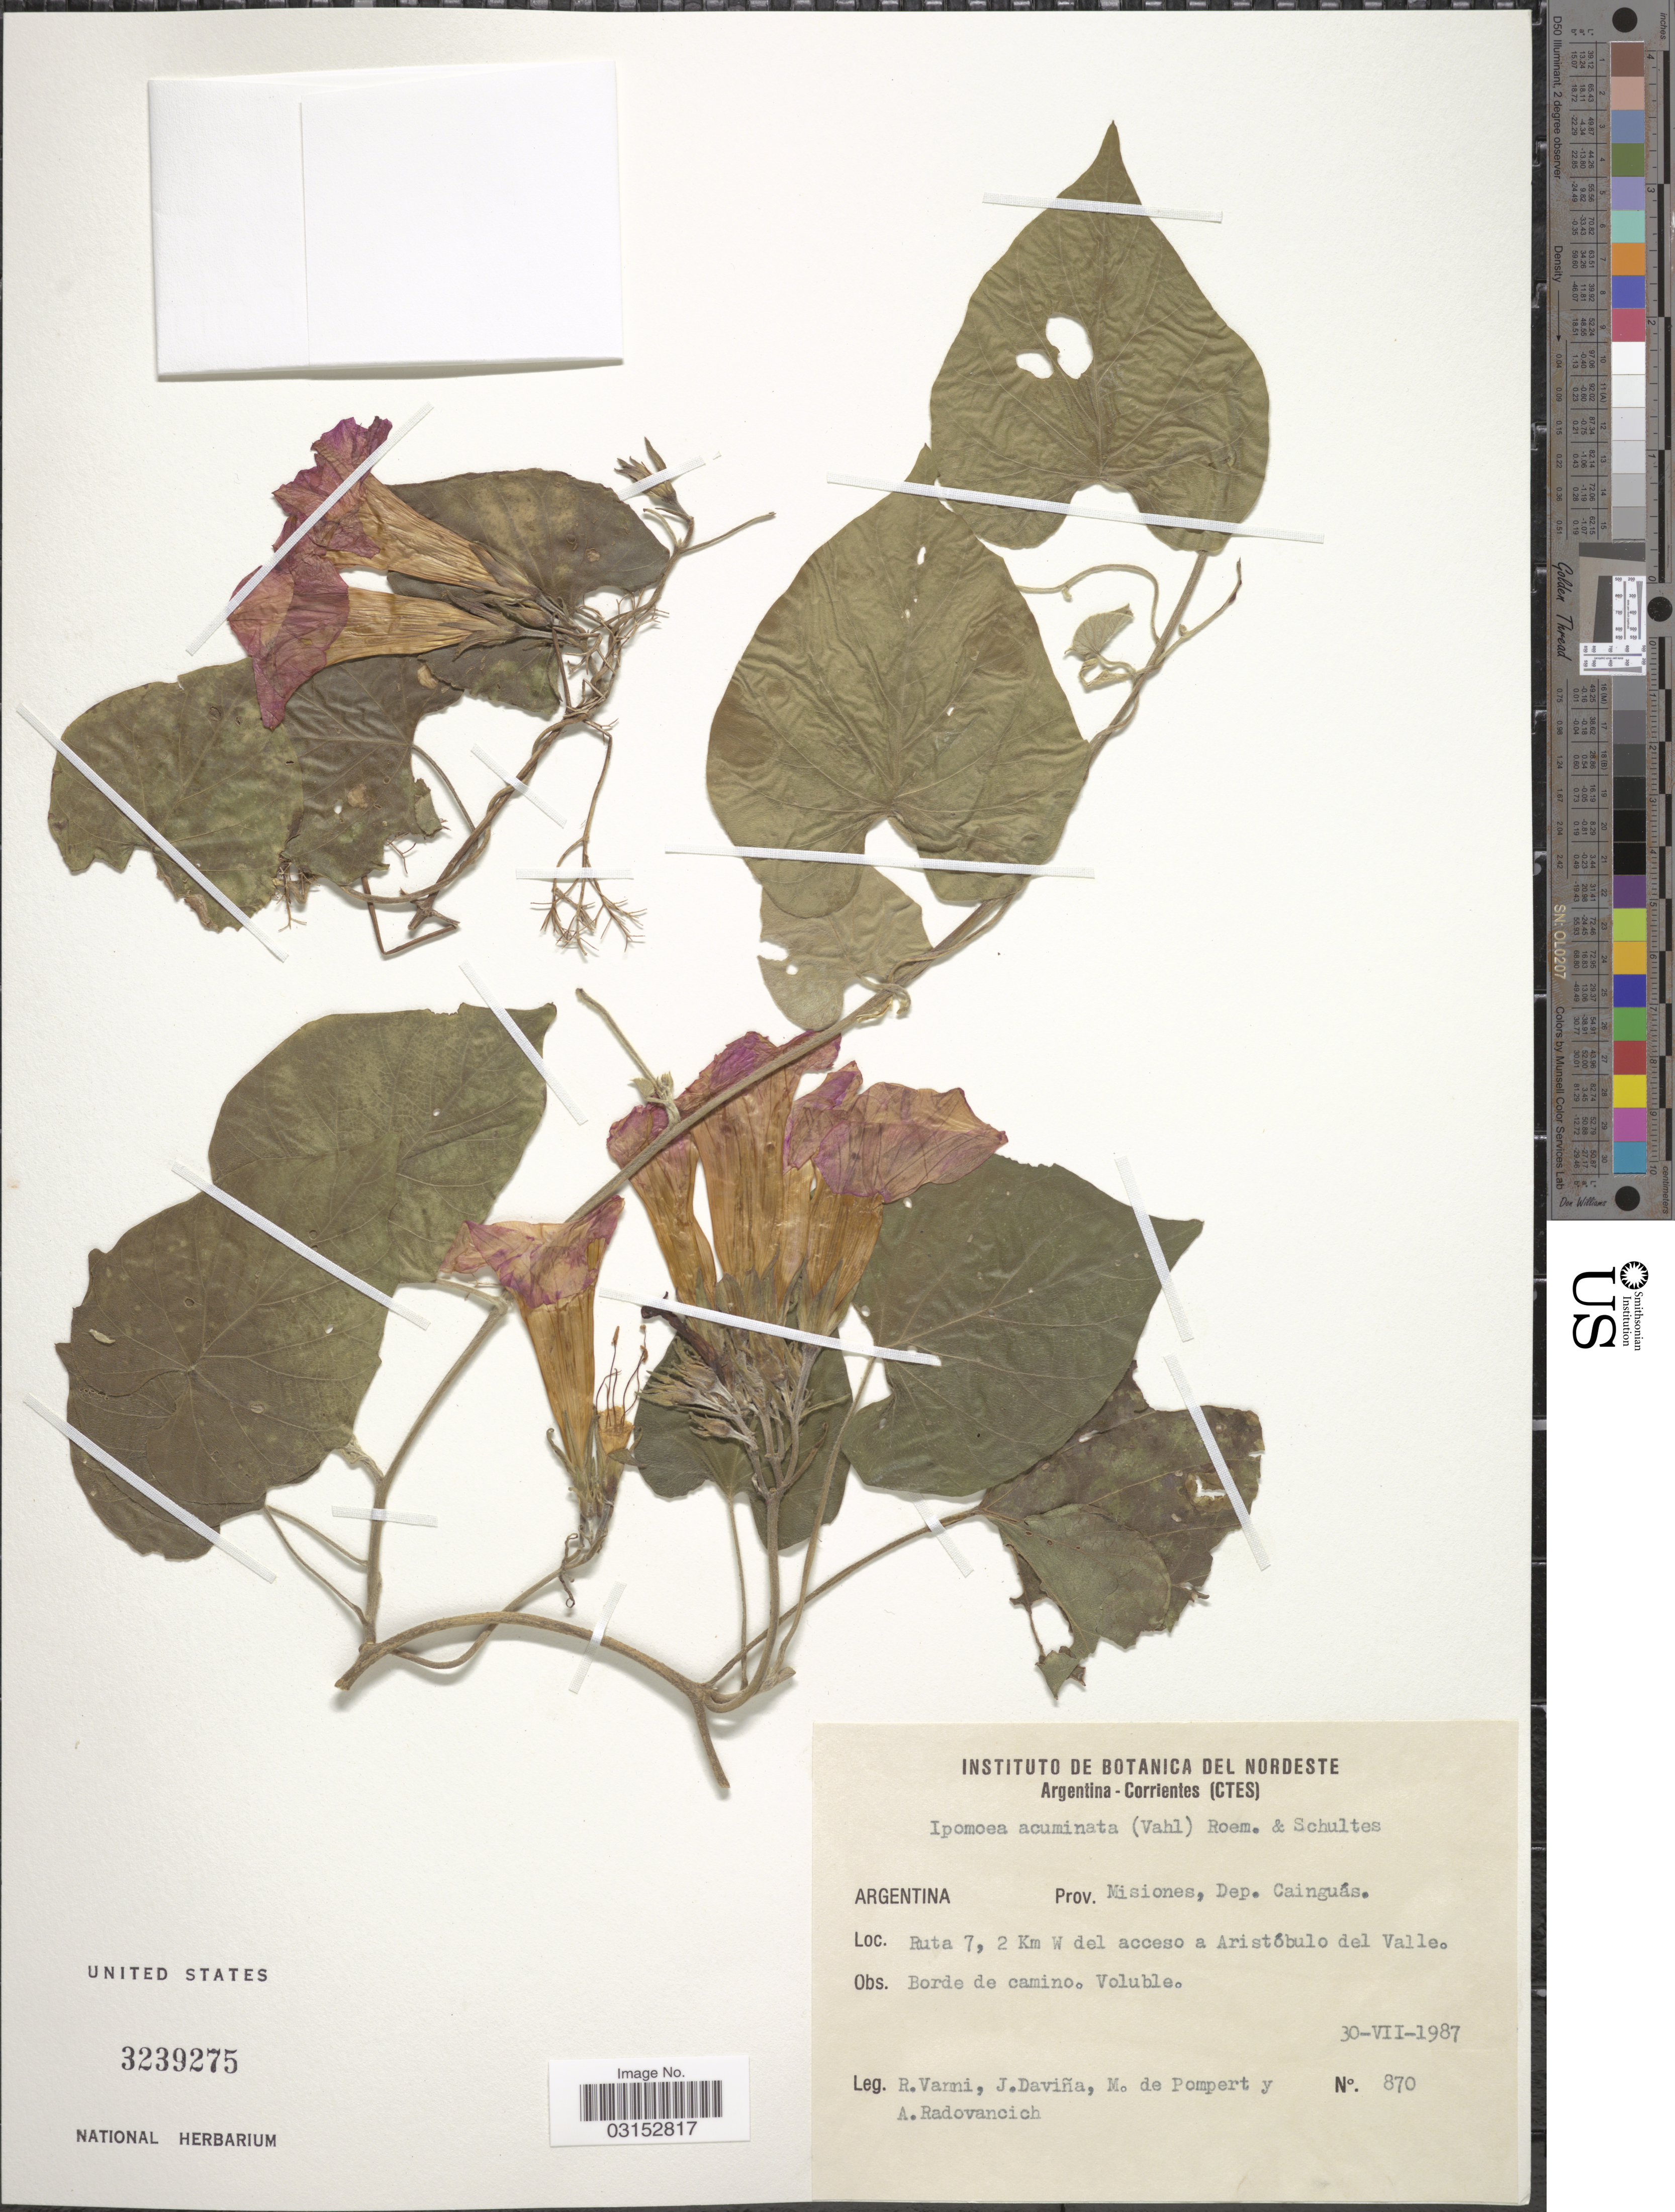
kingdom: Plantae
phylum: Tracheophyta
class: Magnoliopsida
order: Solanales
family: Convolvulaceae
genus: Ipomoea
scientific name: Ipomoea indica (Burm.) Merr. var. indica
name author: (Burm.) Merr.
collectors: R. Vanni, J. Daviña, M. de Pompert & A. Radovancich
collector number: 870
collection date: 1987-12-30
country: Argentina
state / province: Misiones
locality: Dep. Cainguás. Ruta 7, 2 Km W del acceso a Aristóbulo del Valle.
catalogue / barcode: US 3239275